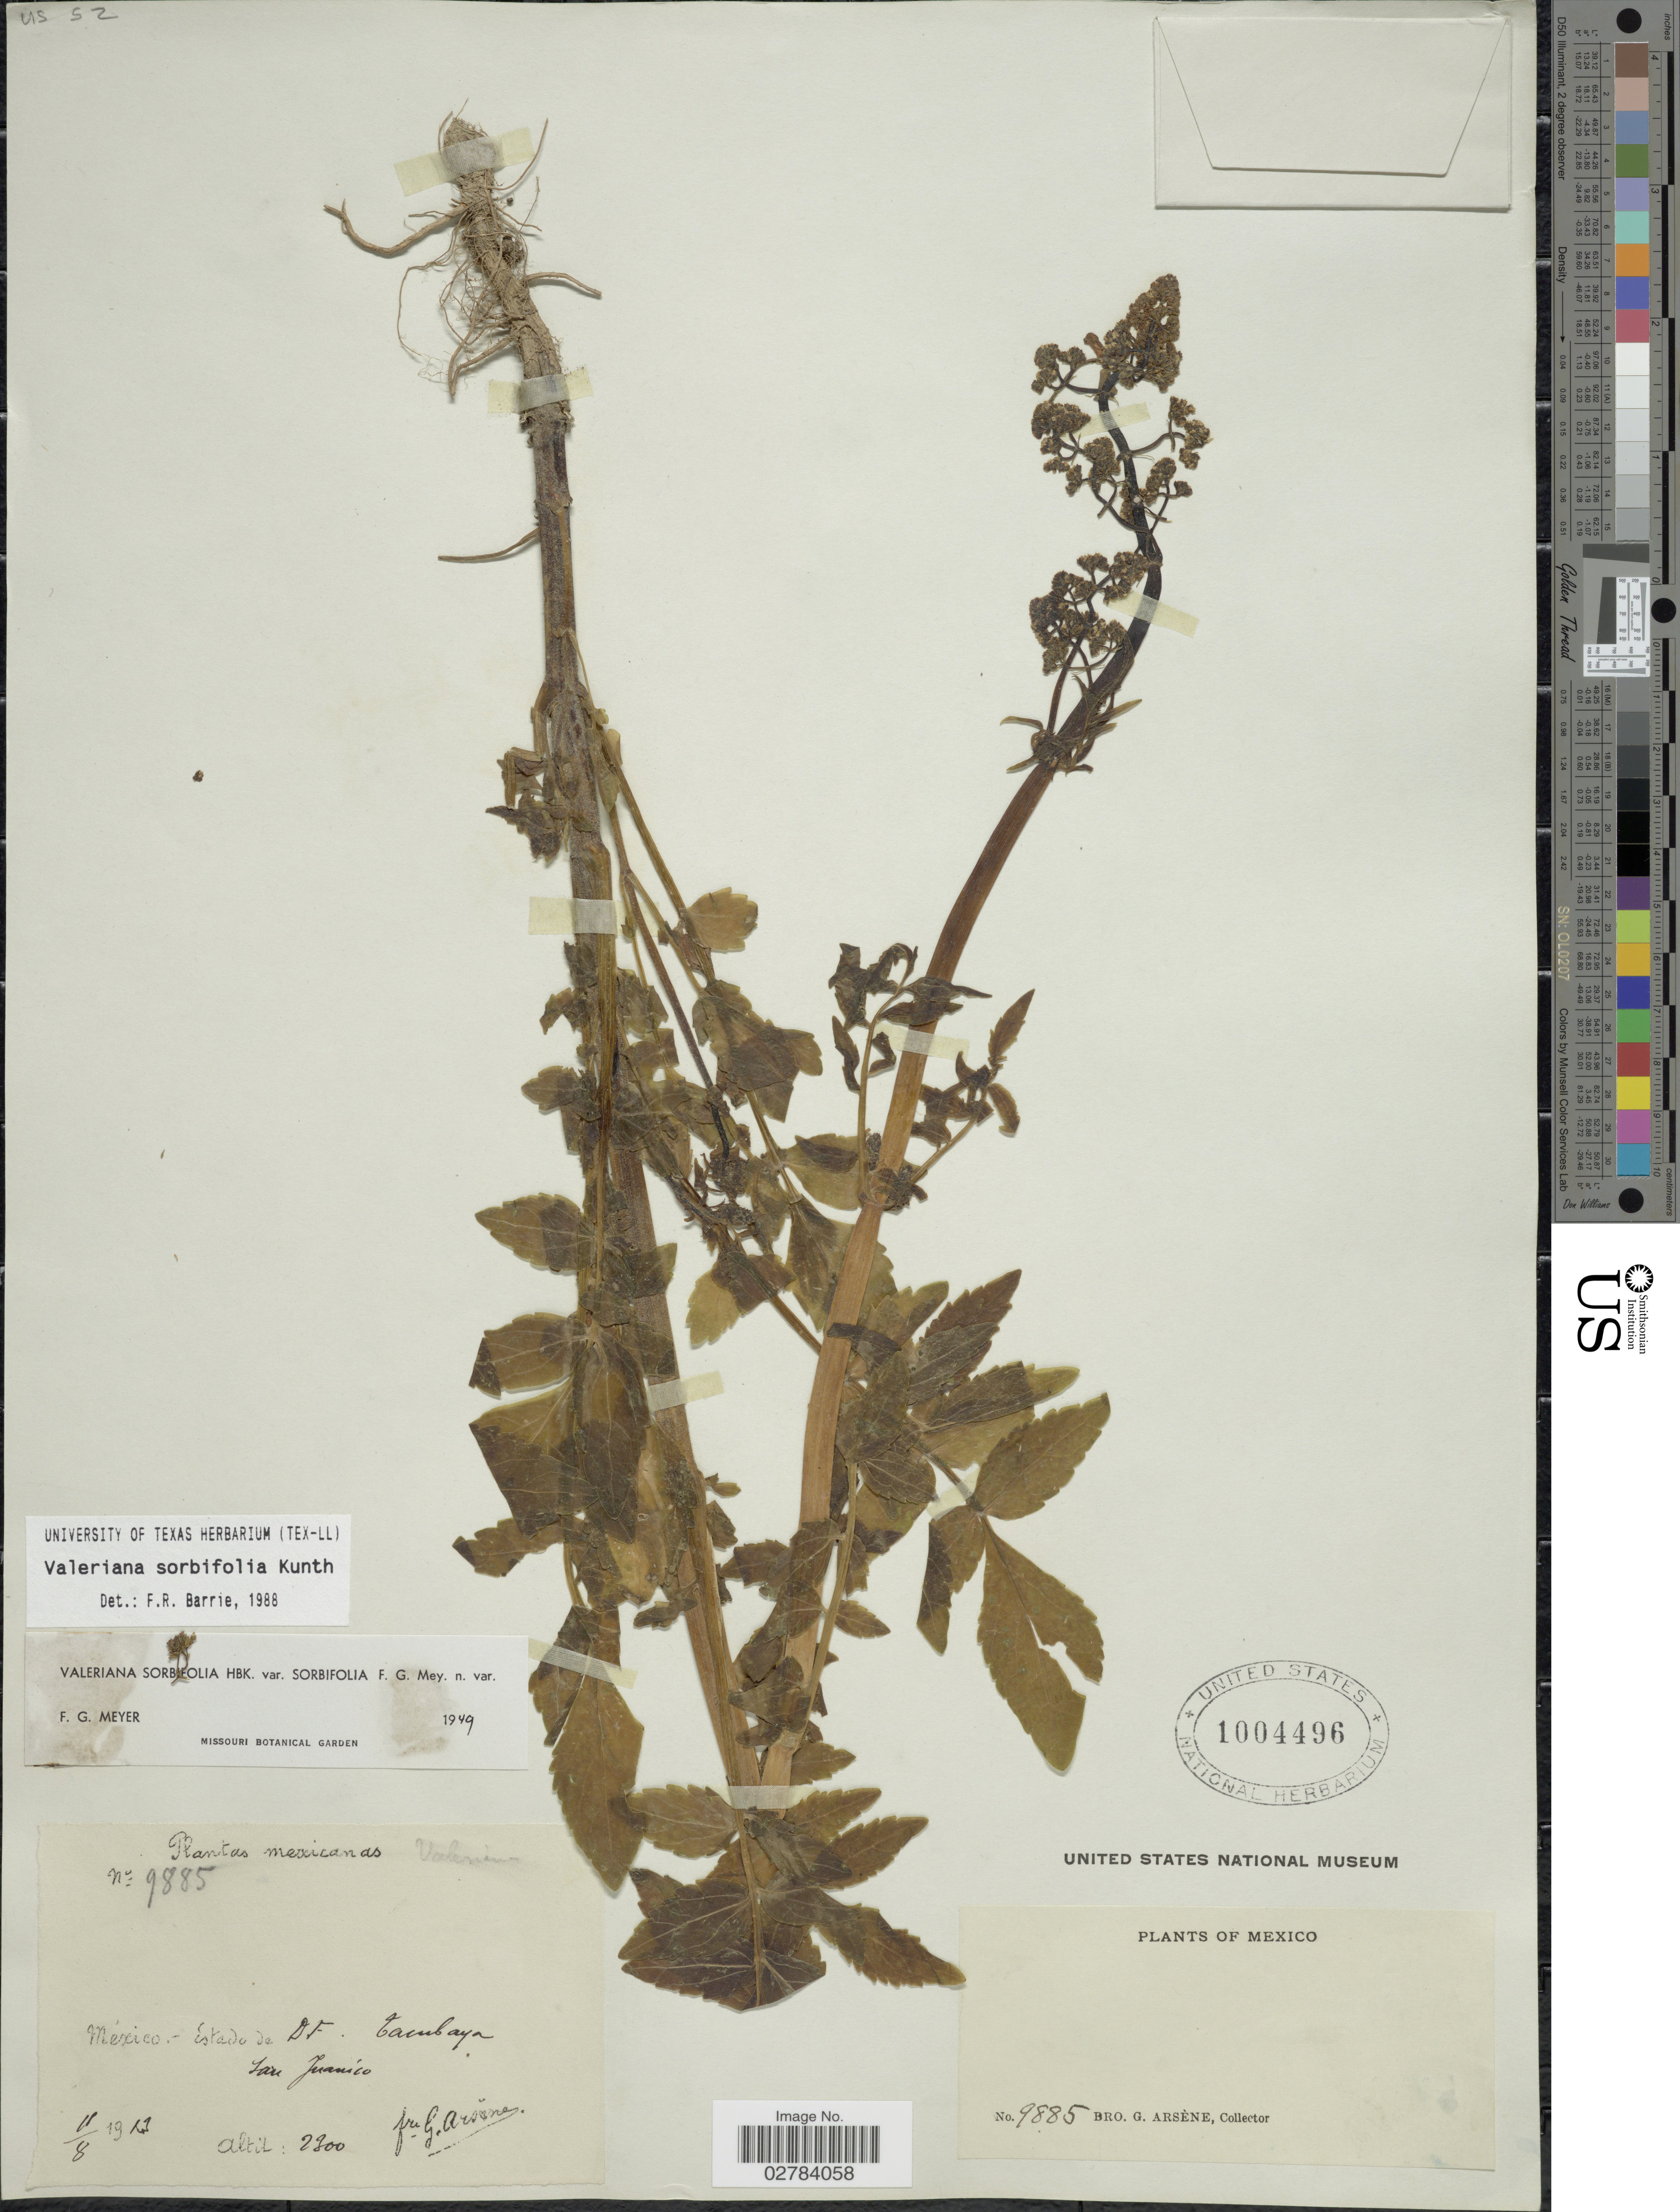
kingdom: Plantae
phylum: Tracheophyta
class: Magnoliopsida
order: Dipsacales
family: Caprifoliaceae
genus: Valeriana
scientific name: Valeriana sorbifolia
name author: Kunth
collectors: Bro. G. Arsène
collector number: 9885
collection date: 1913-08-11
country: Mexico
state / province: Distrito Federal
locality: Tacubaya, San Juanico.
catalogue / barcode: US 1004496